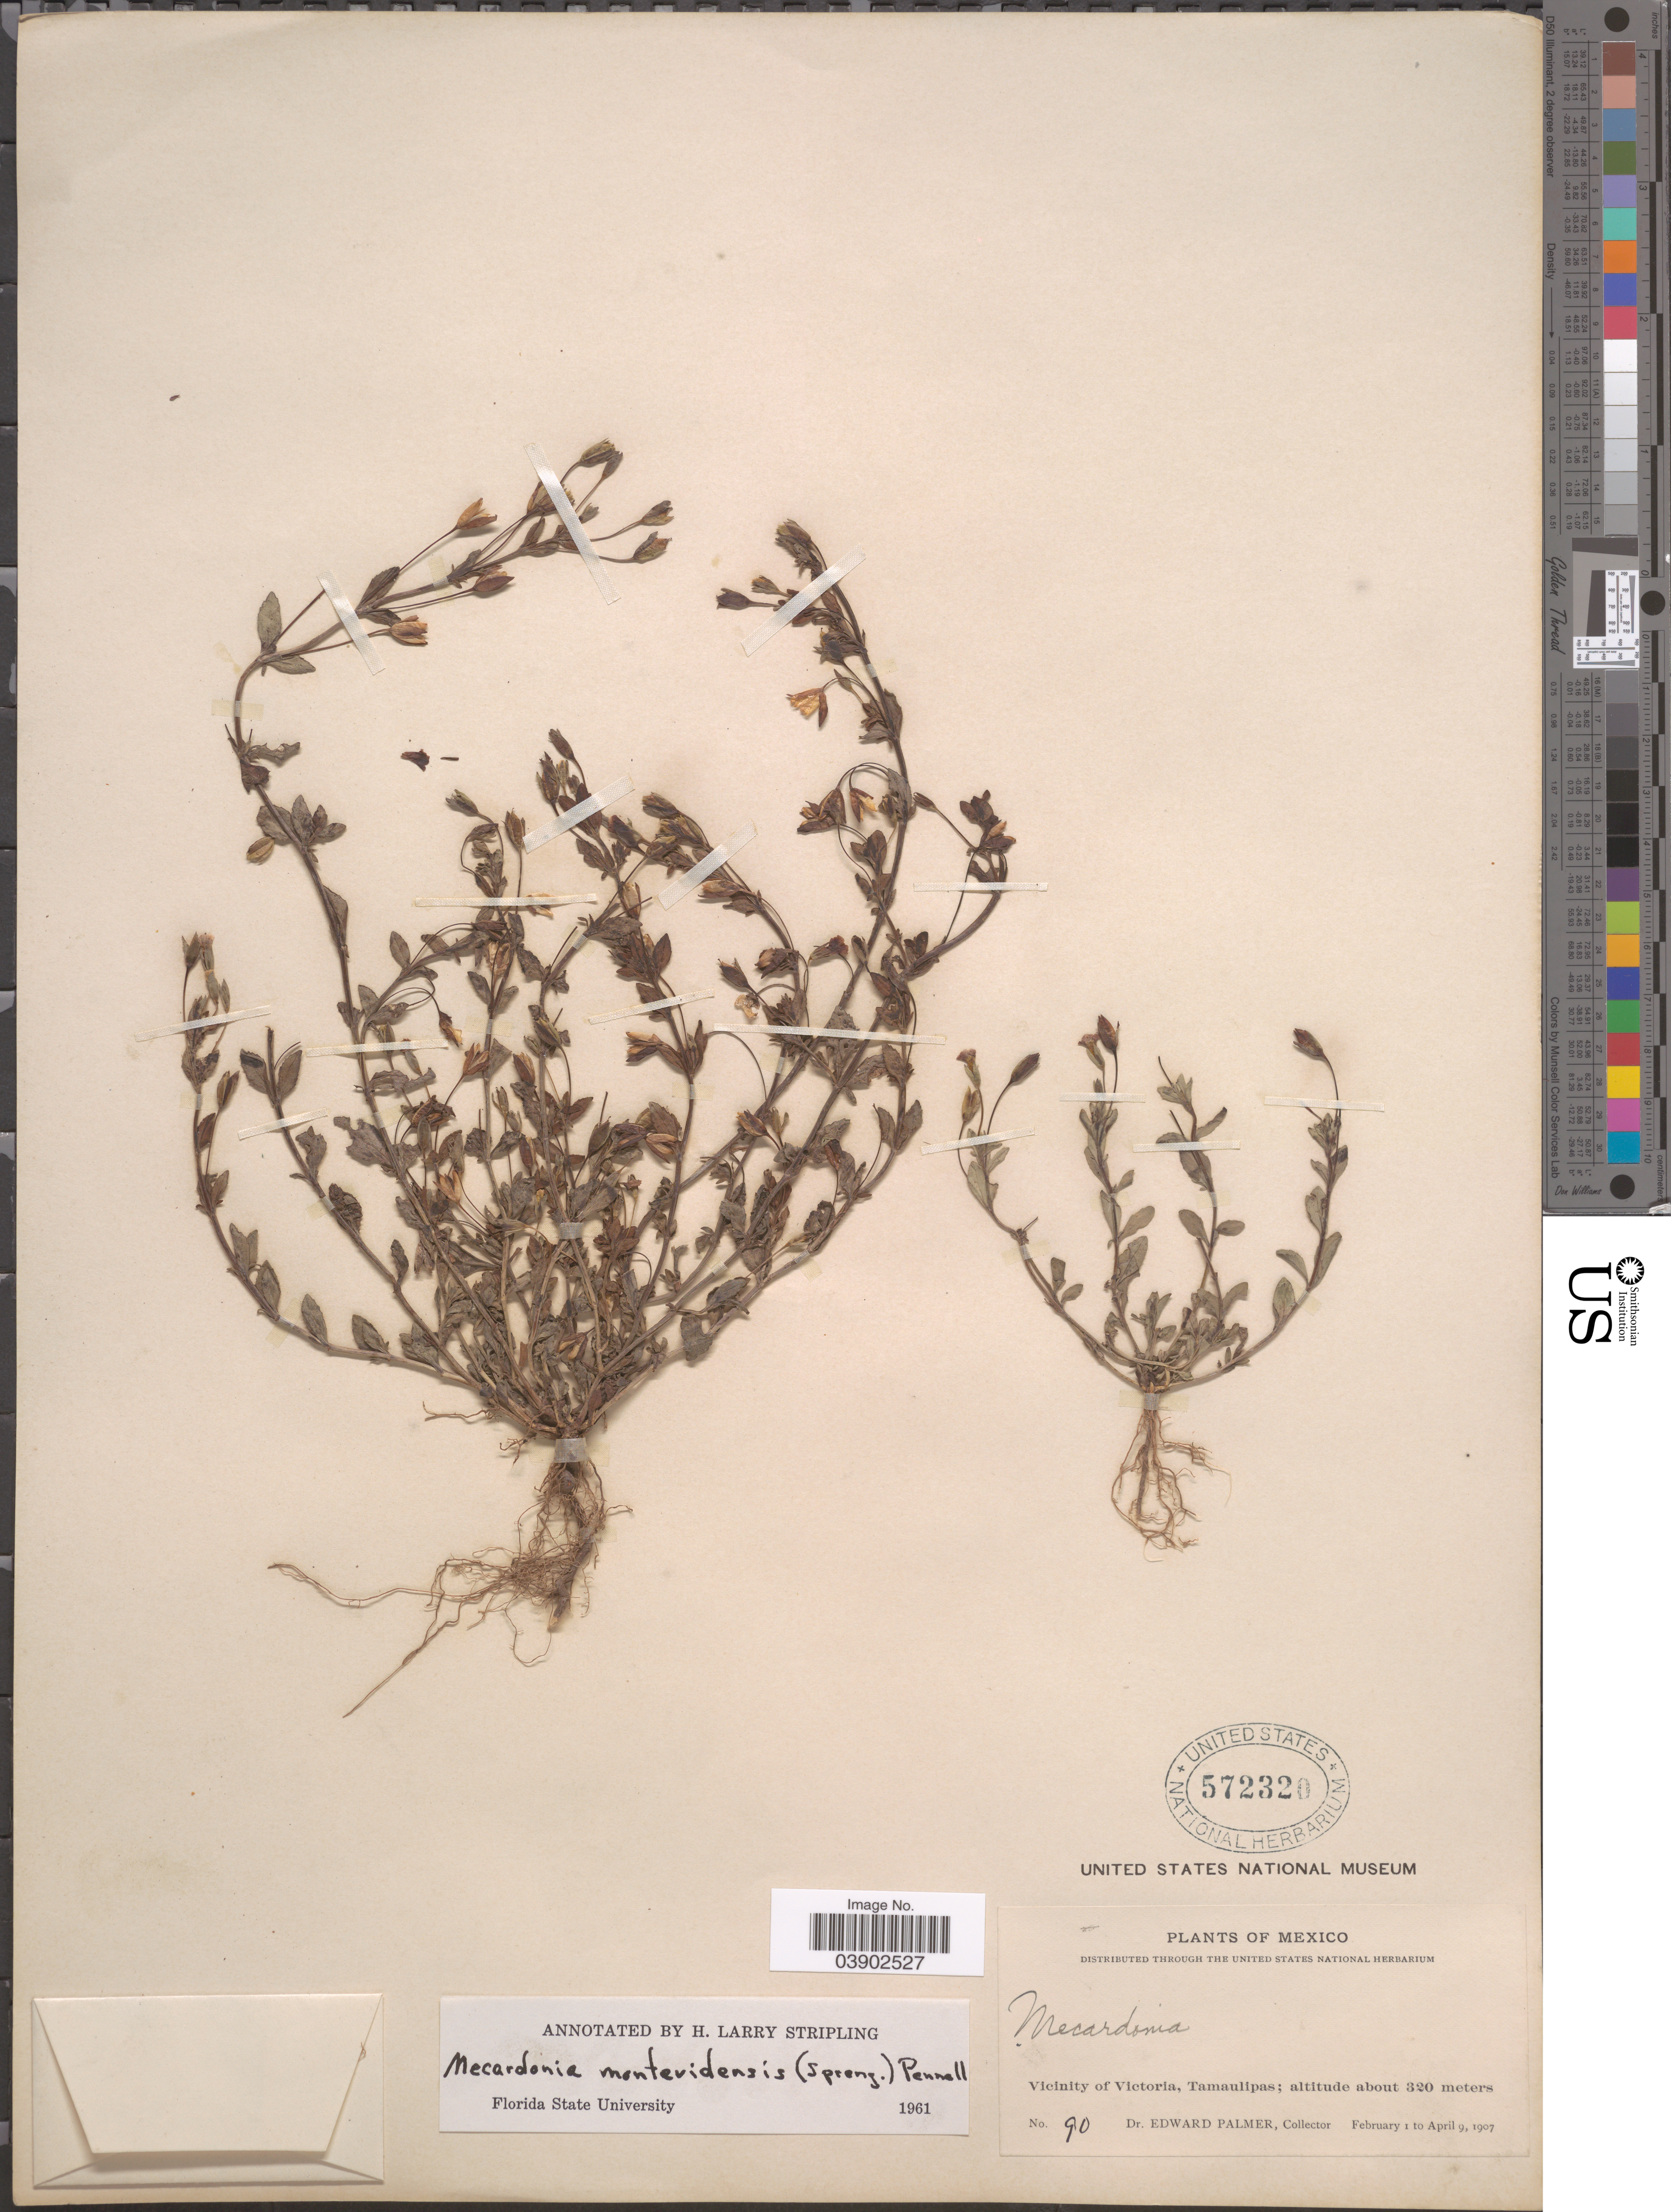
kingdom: Plantae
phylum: Tracheophyta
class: Magnoliopsida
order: Lamiales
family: Plantaginaceae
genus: Mecardonia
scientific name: Mecardonia procumbens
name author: (Mill.) Small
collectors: E. Palmer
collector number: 90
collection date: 1907-02-01/1907-04-09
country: Mexico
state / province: Tamaulipas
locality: Vicinity of Victoria.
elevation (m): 320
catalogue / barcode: US 572320